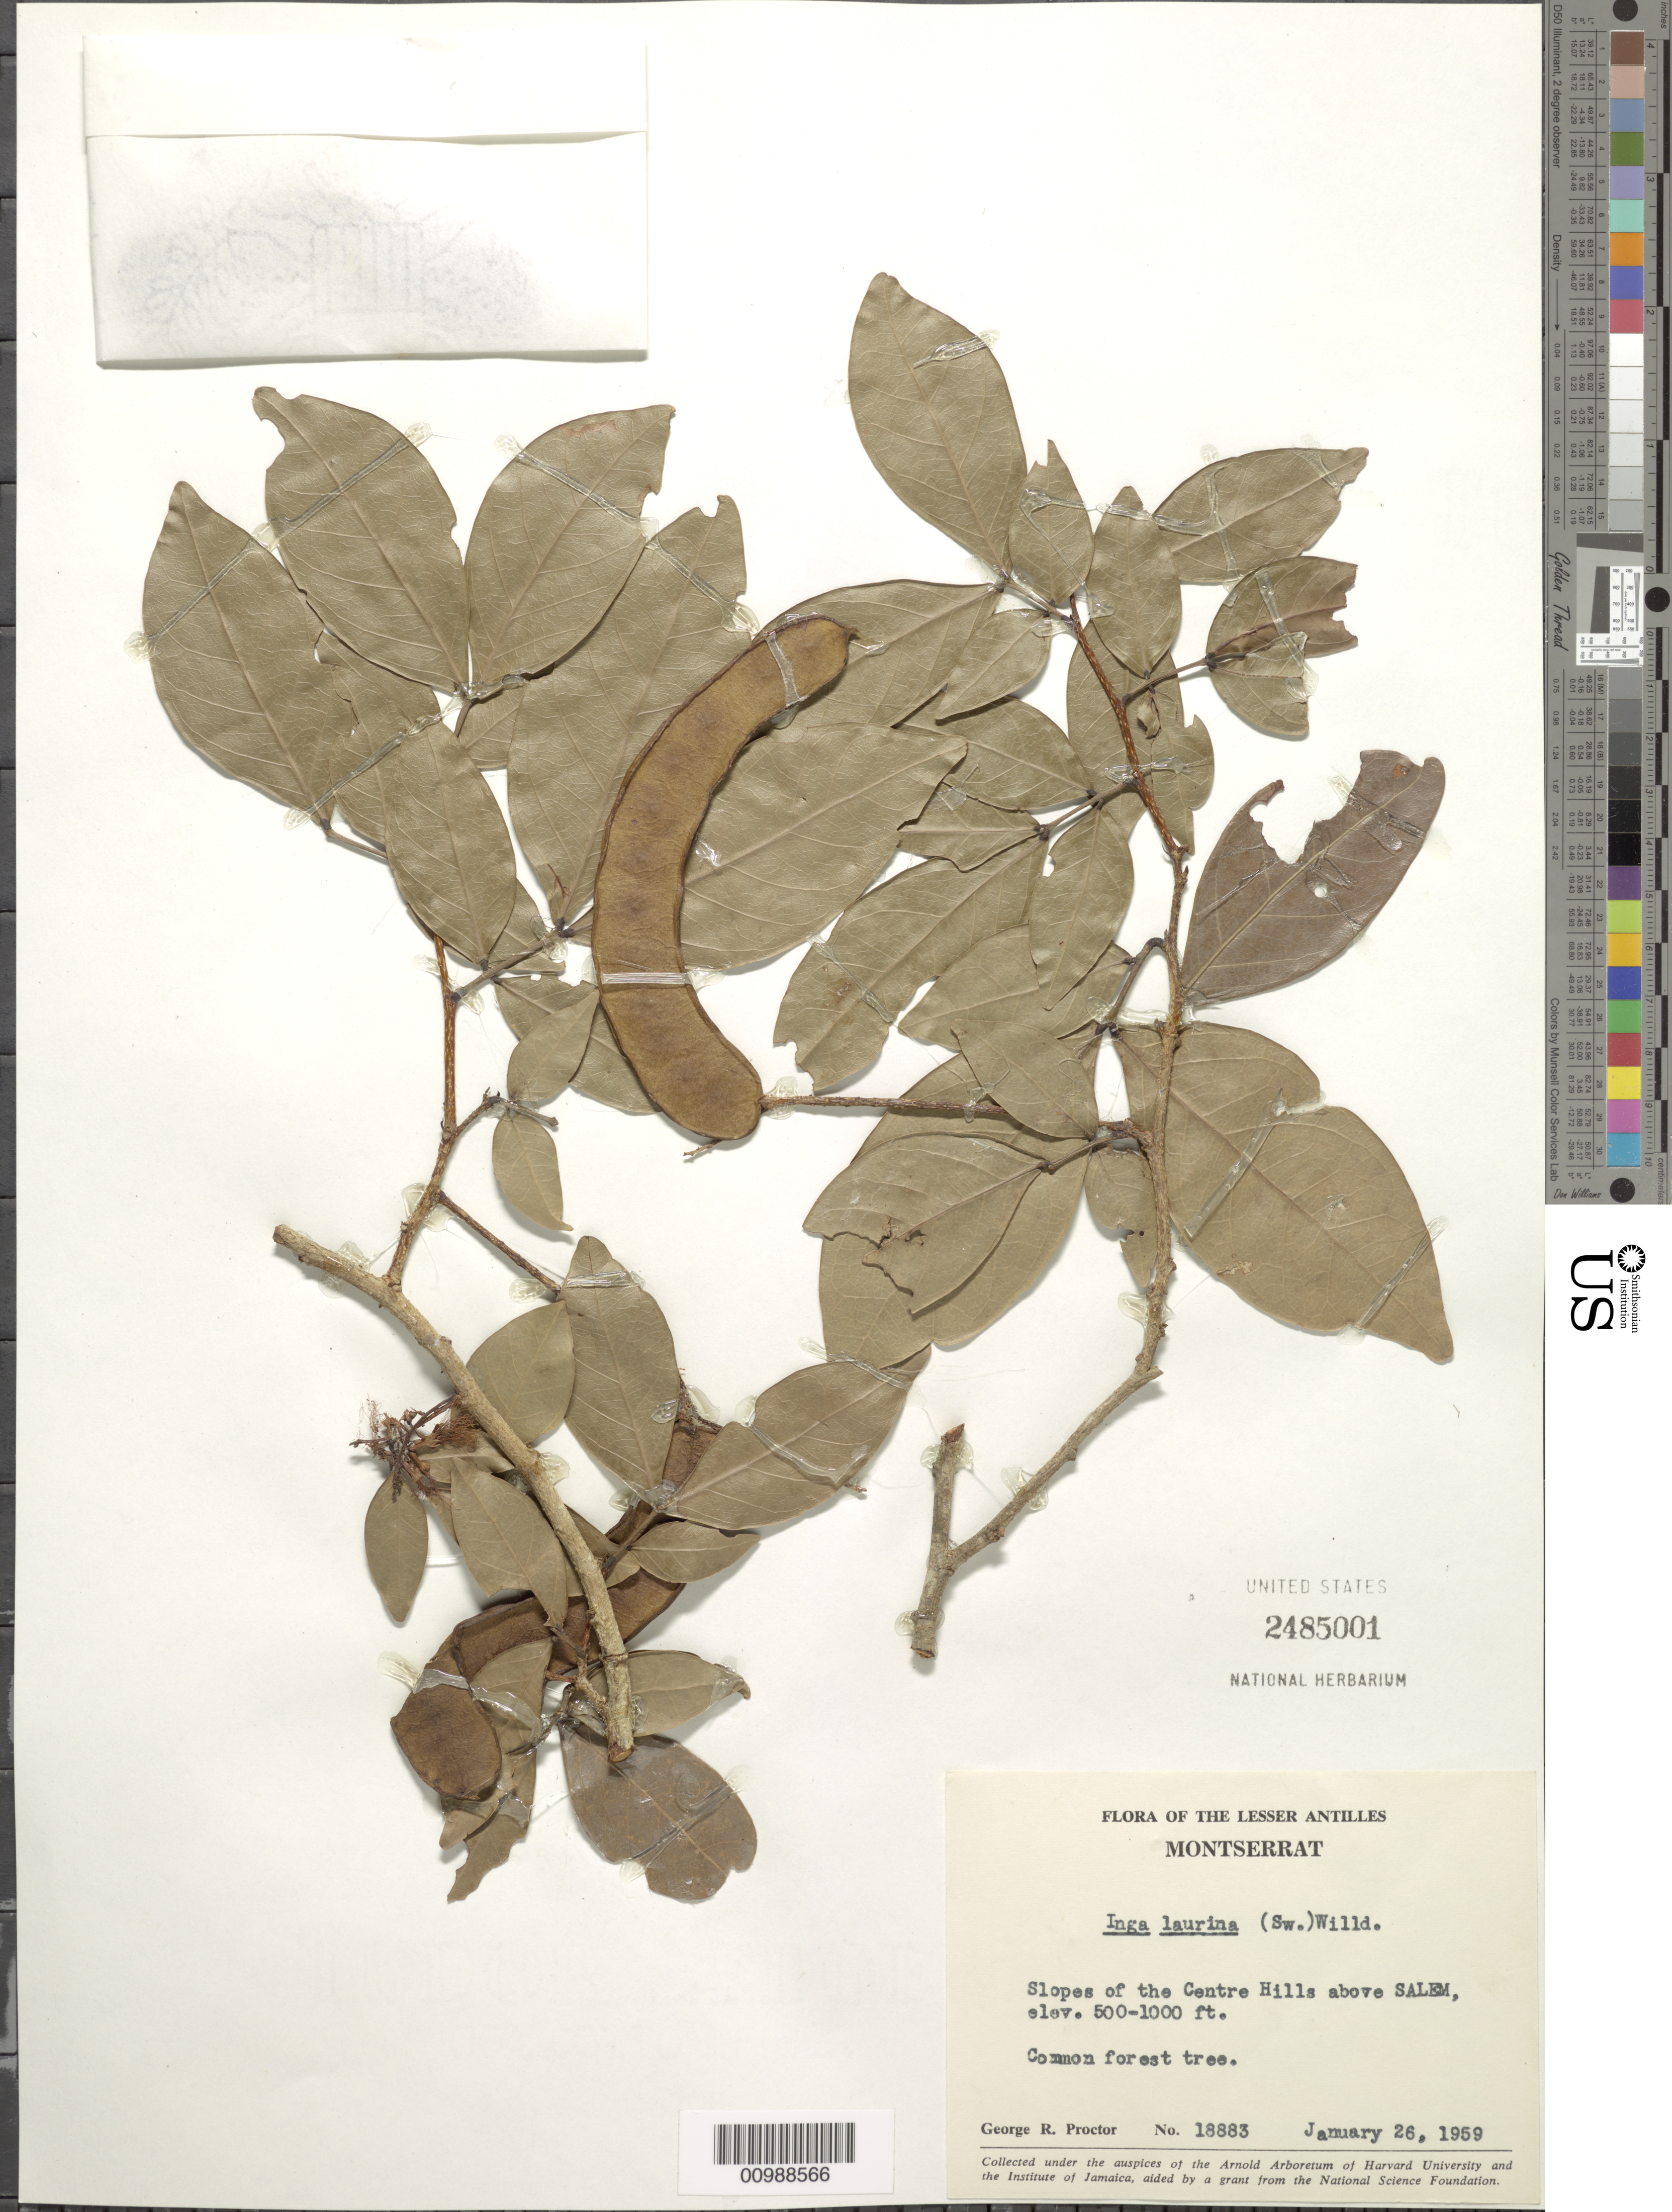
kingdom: Plantae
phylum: Tracheophyta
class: Magnoliopsida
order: Fabales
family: Fabaceae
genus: Inga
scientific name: Inga laurina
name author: (Sw.) Willd.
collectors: G. R. Proctor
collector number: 18883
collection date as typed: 26 Jan 1959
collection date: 1959-01-26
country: Montserrat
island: Montserrat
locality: Slopes of the Centre Hills above Salem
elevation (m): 152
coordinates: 0 N, 0 E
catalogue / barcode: US 2485001